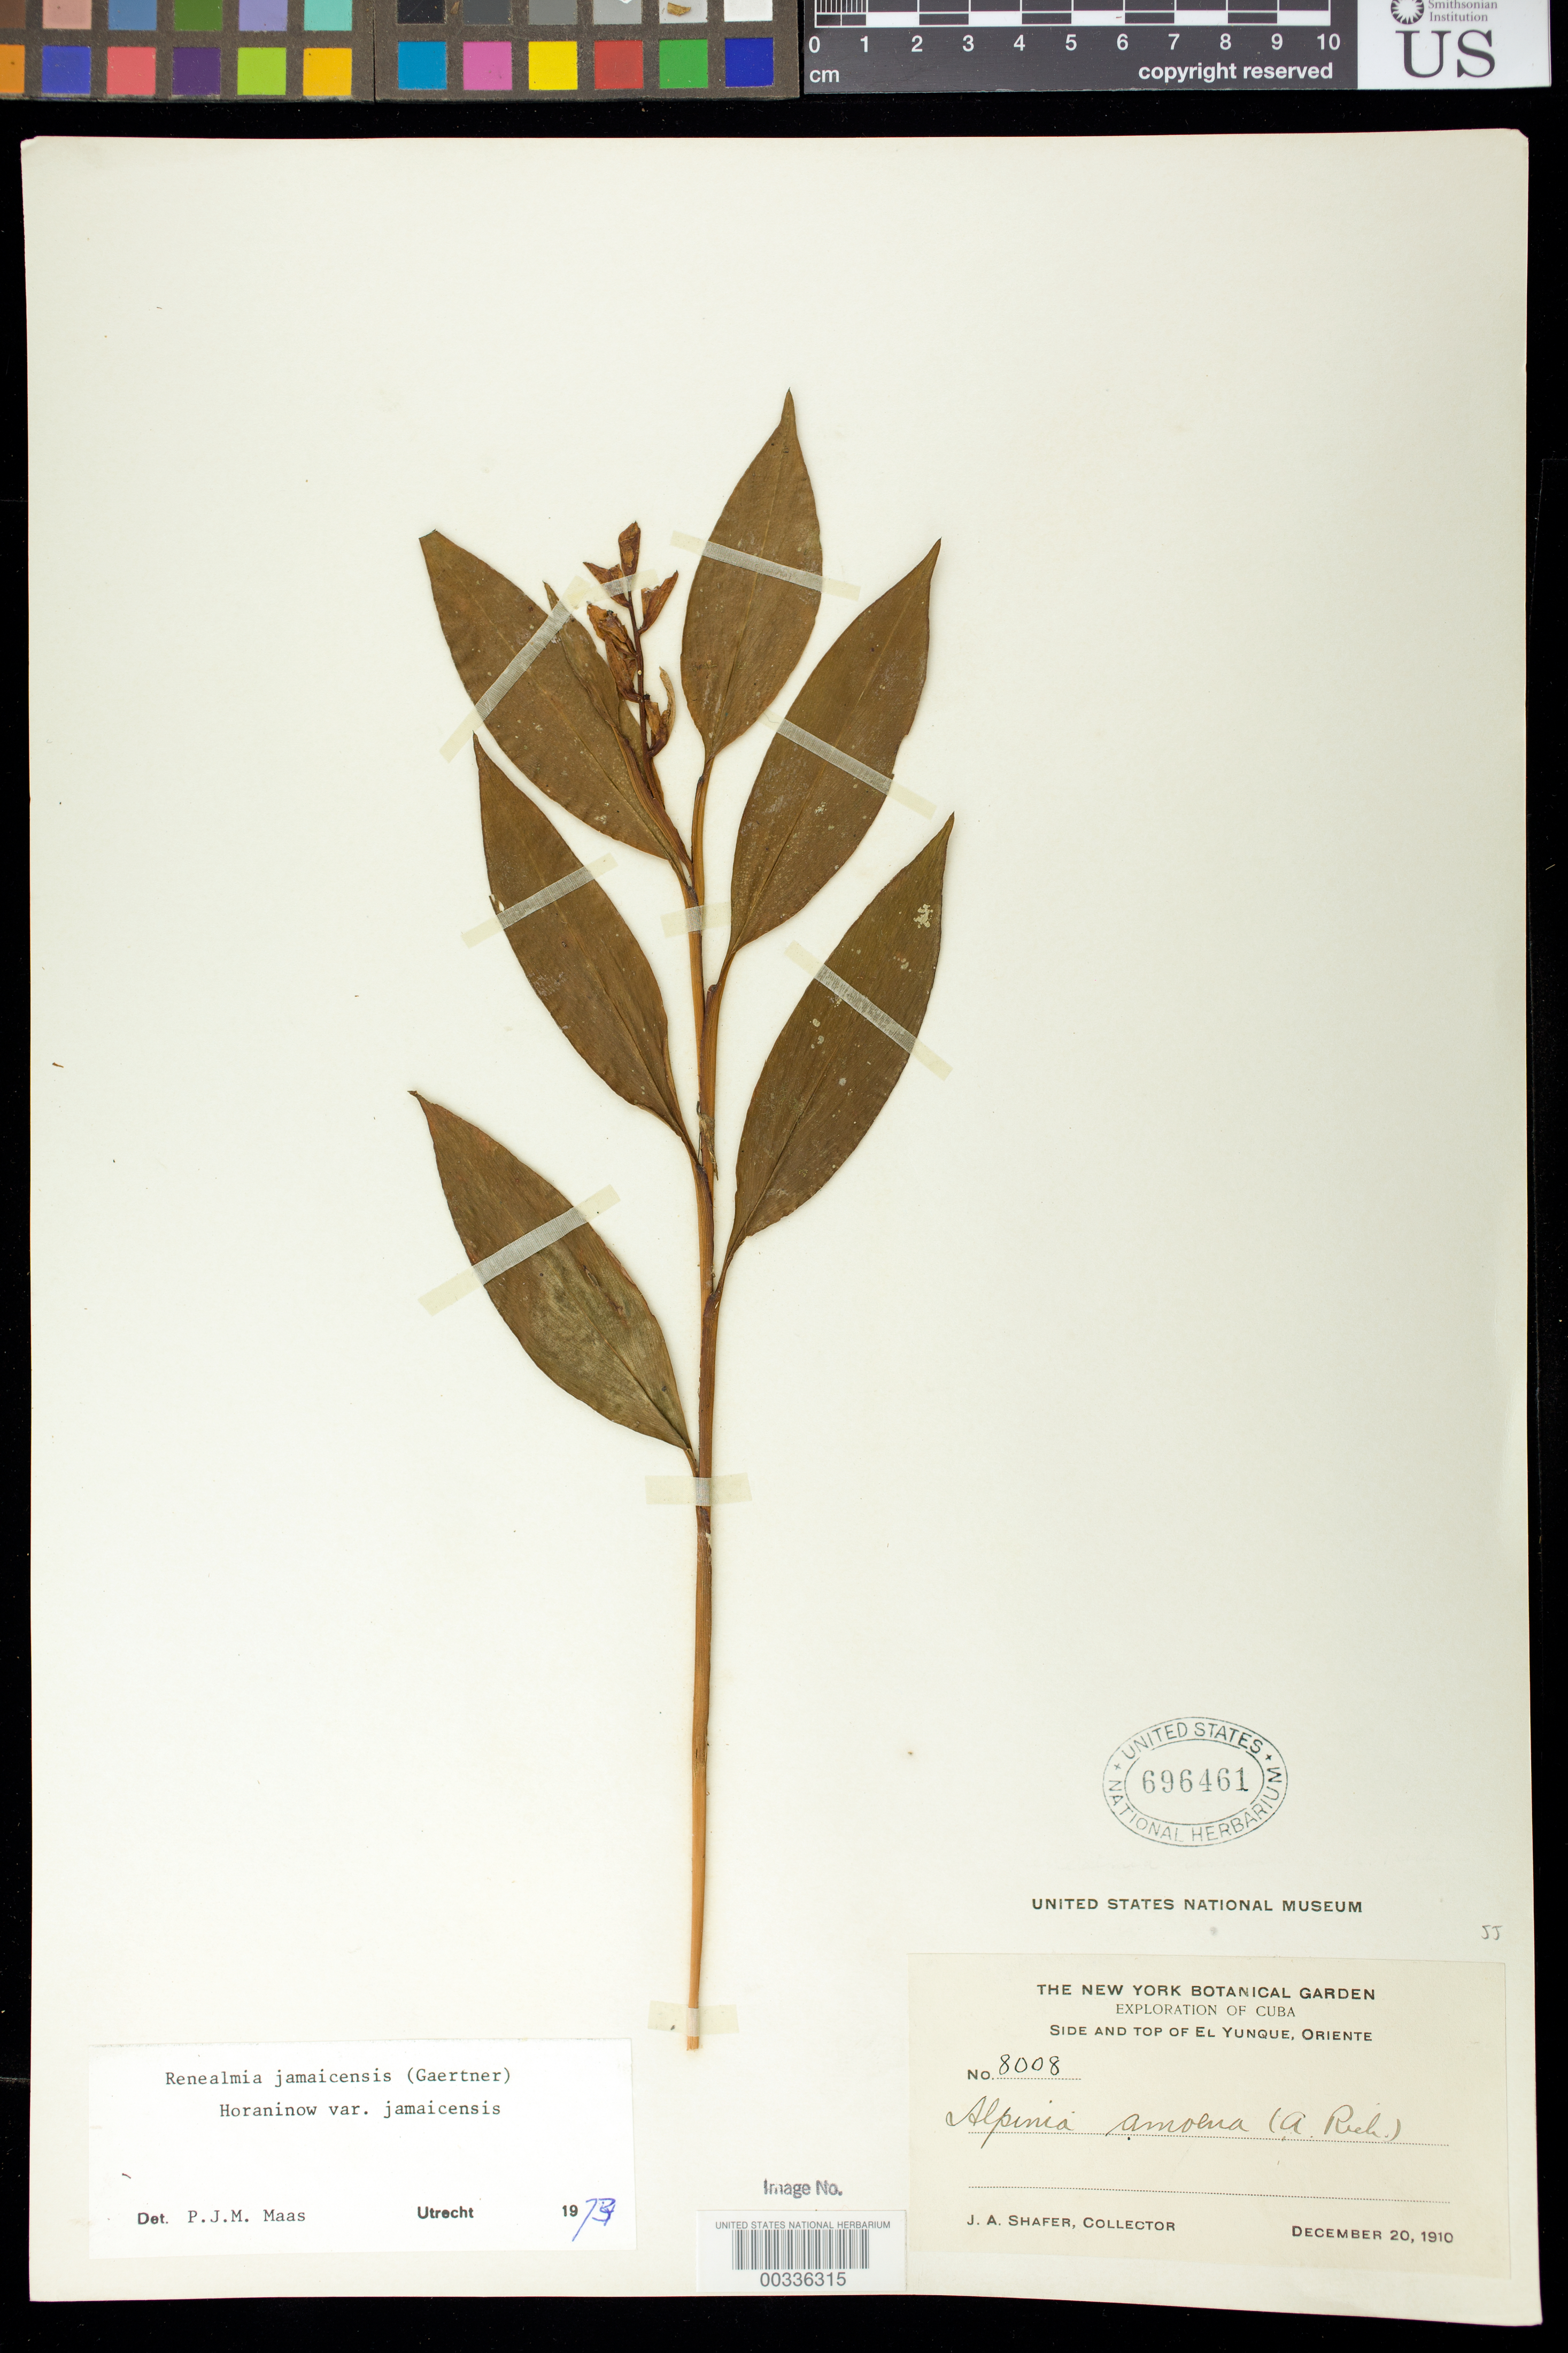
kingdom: Plantae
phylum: Tracheophyta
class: Liliopsida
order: Zingiberales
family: Zingiberaceae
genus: Renealmia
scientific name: Renealmia jamaicensis var. jamaicensis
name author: (Gaertn.) Horan.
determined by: Maas, Paul J. M.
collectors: J. A. Shafer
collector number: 8008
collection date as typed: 20 Dec 1910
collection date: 1910-12-20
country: Cuba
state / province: Oriente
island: Greater Antilles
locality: Side and top of el yunque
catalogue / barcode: US 696461